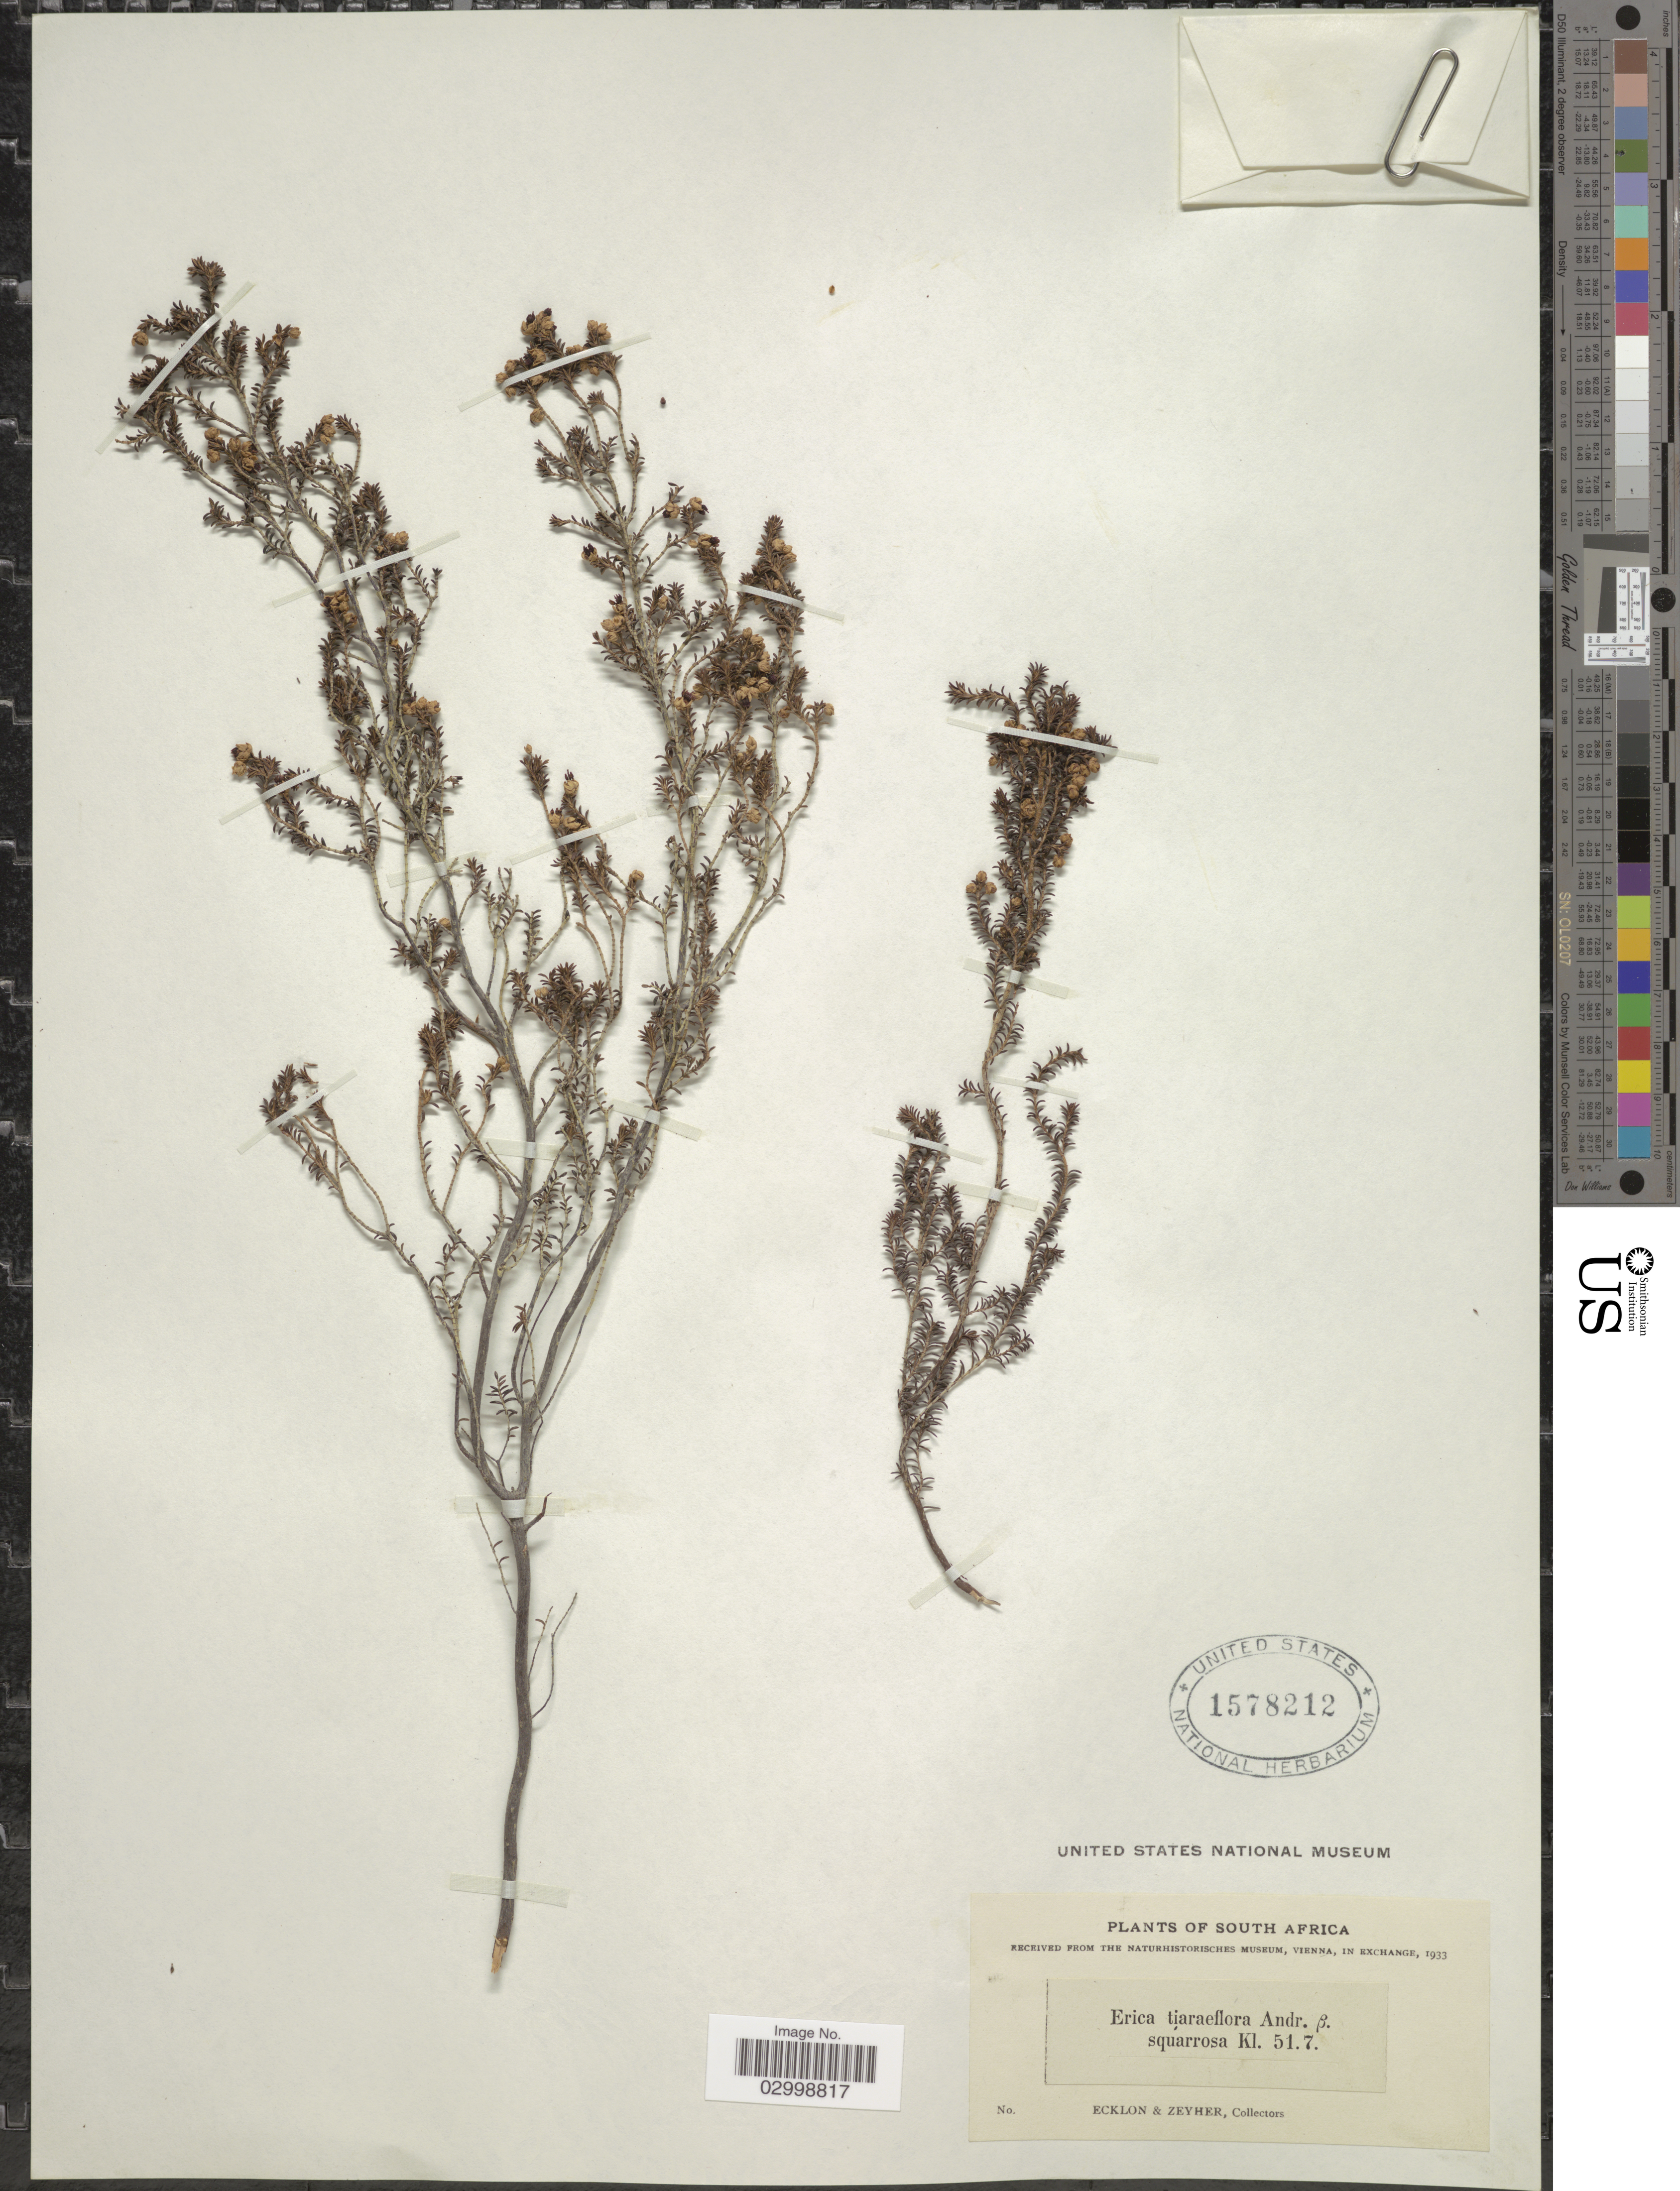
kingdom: Plantae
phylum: Tracheophyta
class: Magnoliopsida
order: Ericales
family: Ericaceae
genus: Erica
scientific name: Erica tiariflora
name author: Andrews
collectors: -. Ecklon & -. Zeyher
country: South Africa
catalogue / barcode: US 1578212